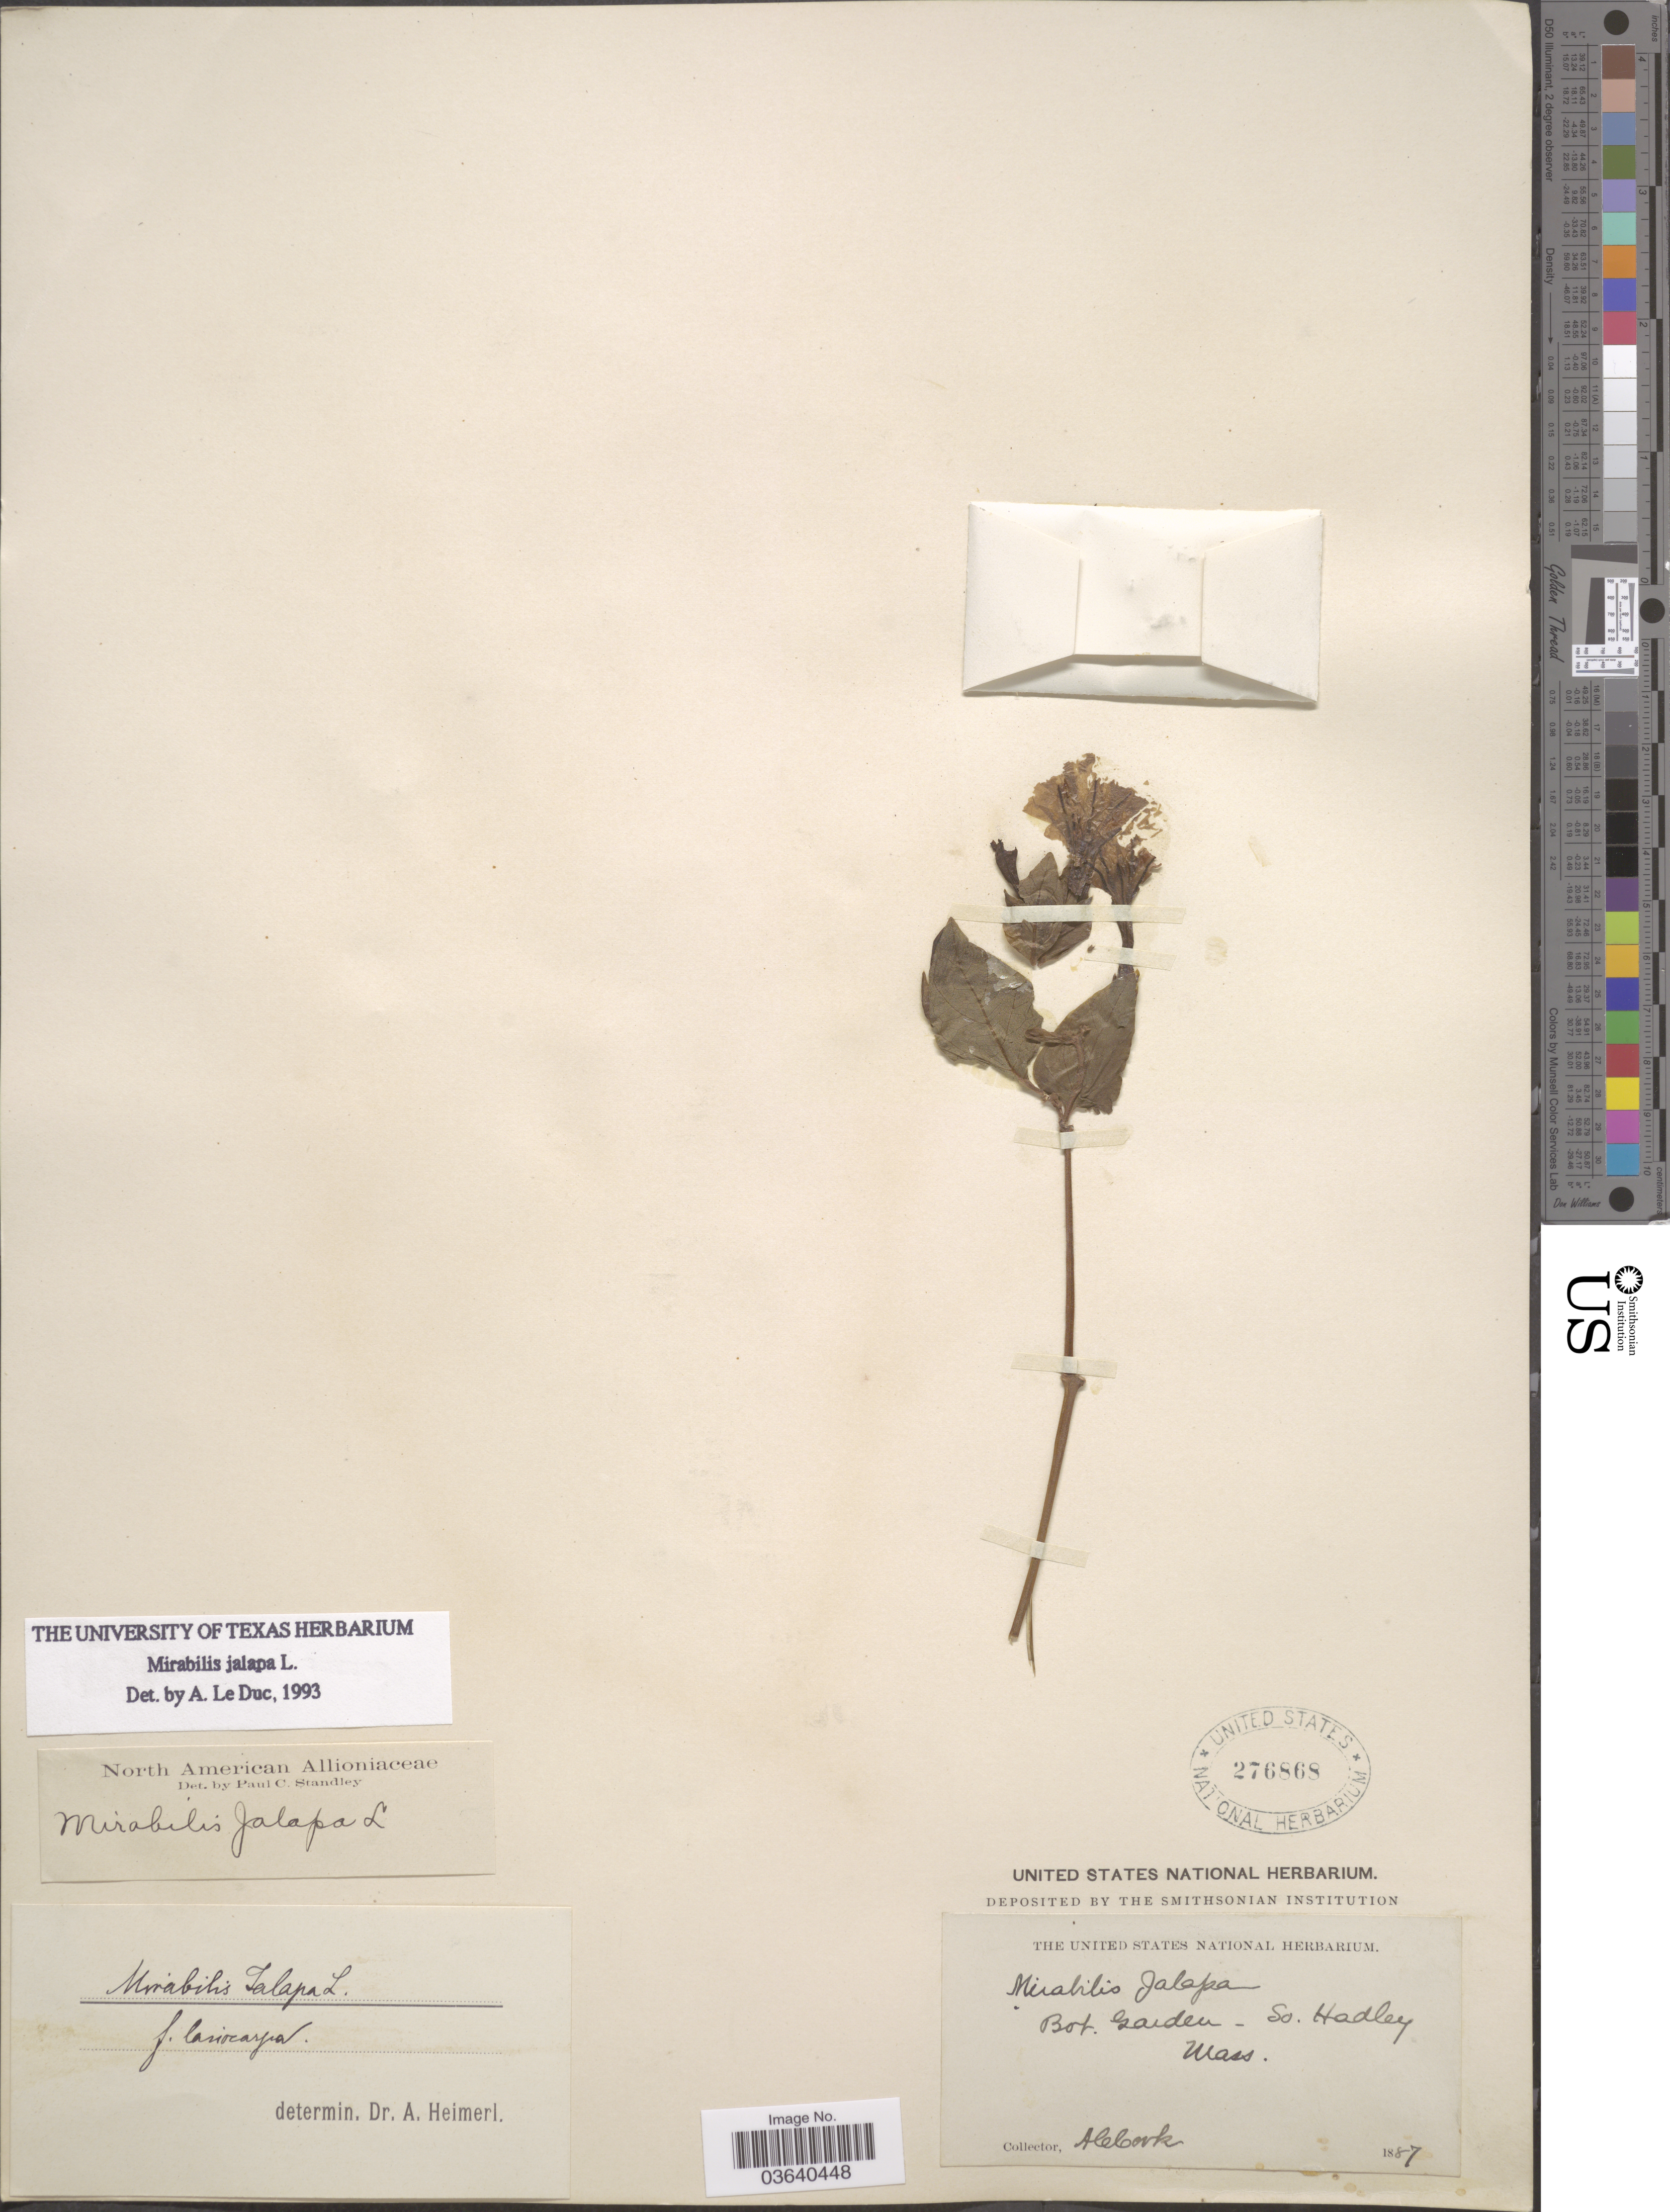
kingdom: Plantae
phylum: Tracheophyta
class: Magnoliopsida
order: Caryophyllales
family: Nyctaginaceae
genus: Mirabilis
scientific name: Mirabilis jalapa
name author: L.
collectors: A. Cook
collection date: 1887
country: United States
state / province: Massachusetts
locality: Bot. Garden - So. Hadley.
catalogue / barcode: US 276868